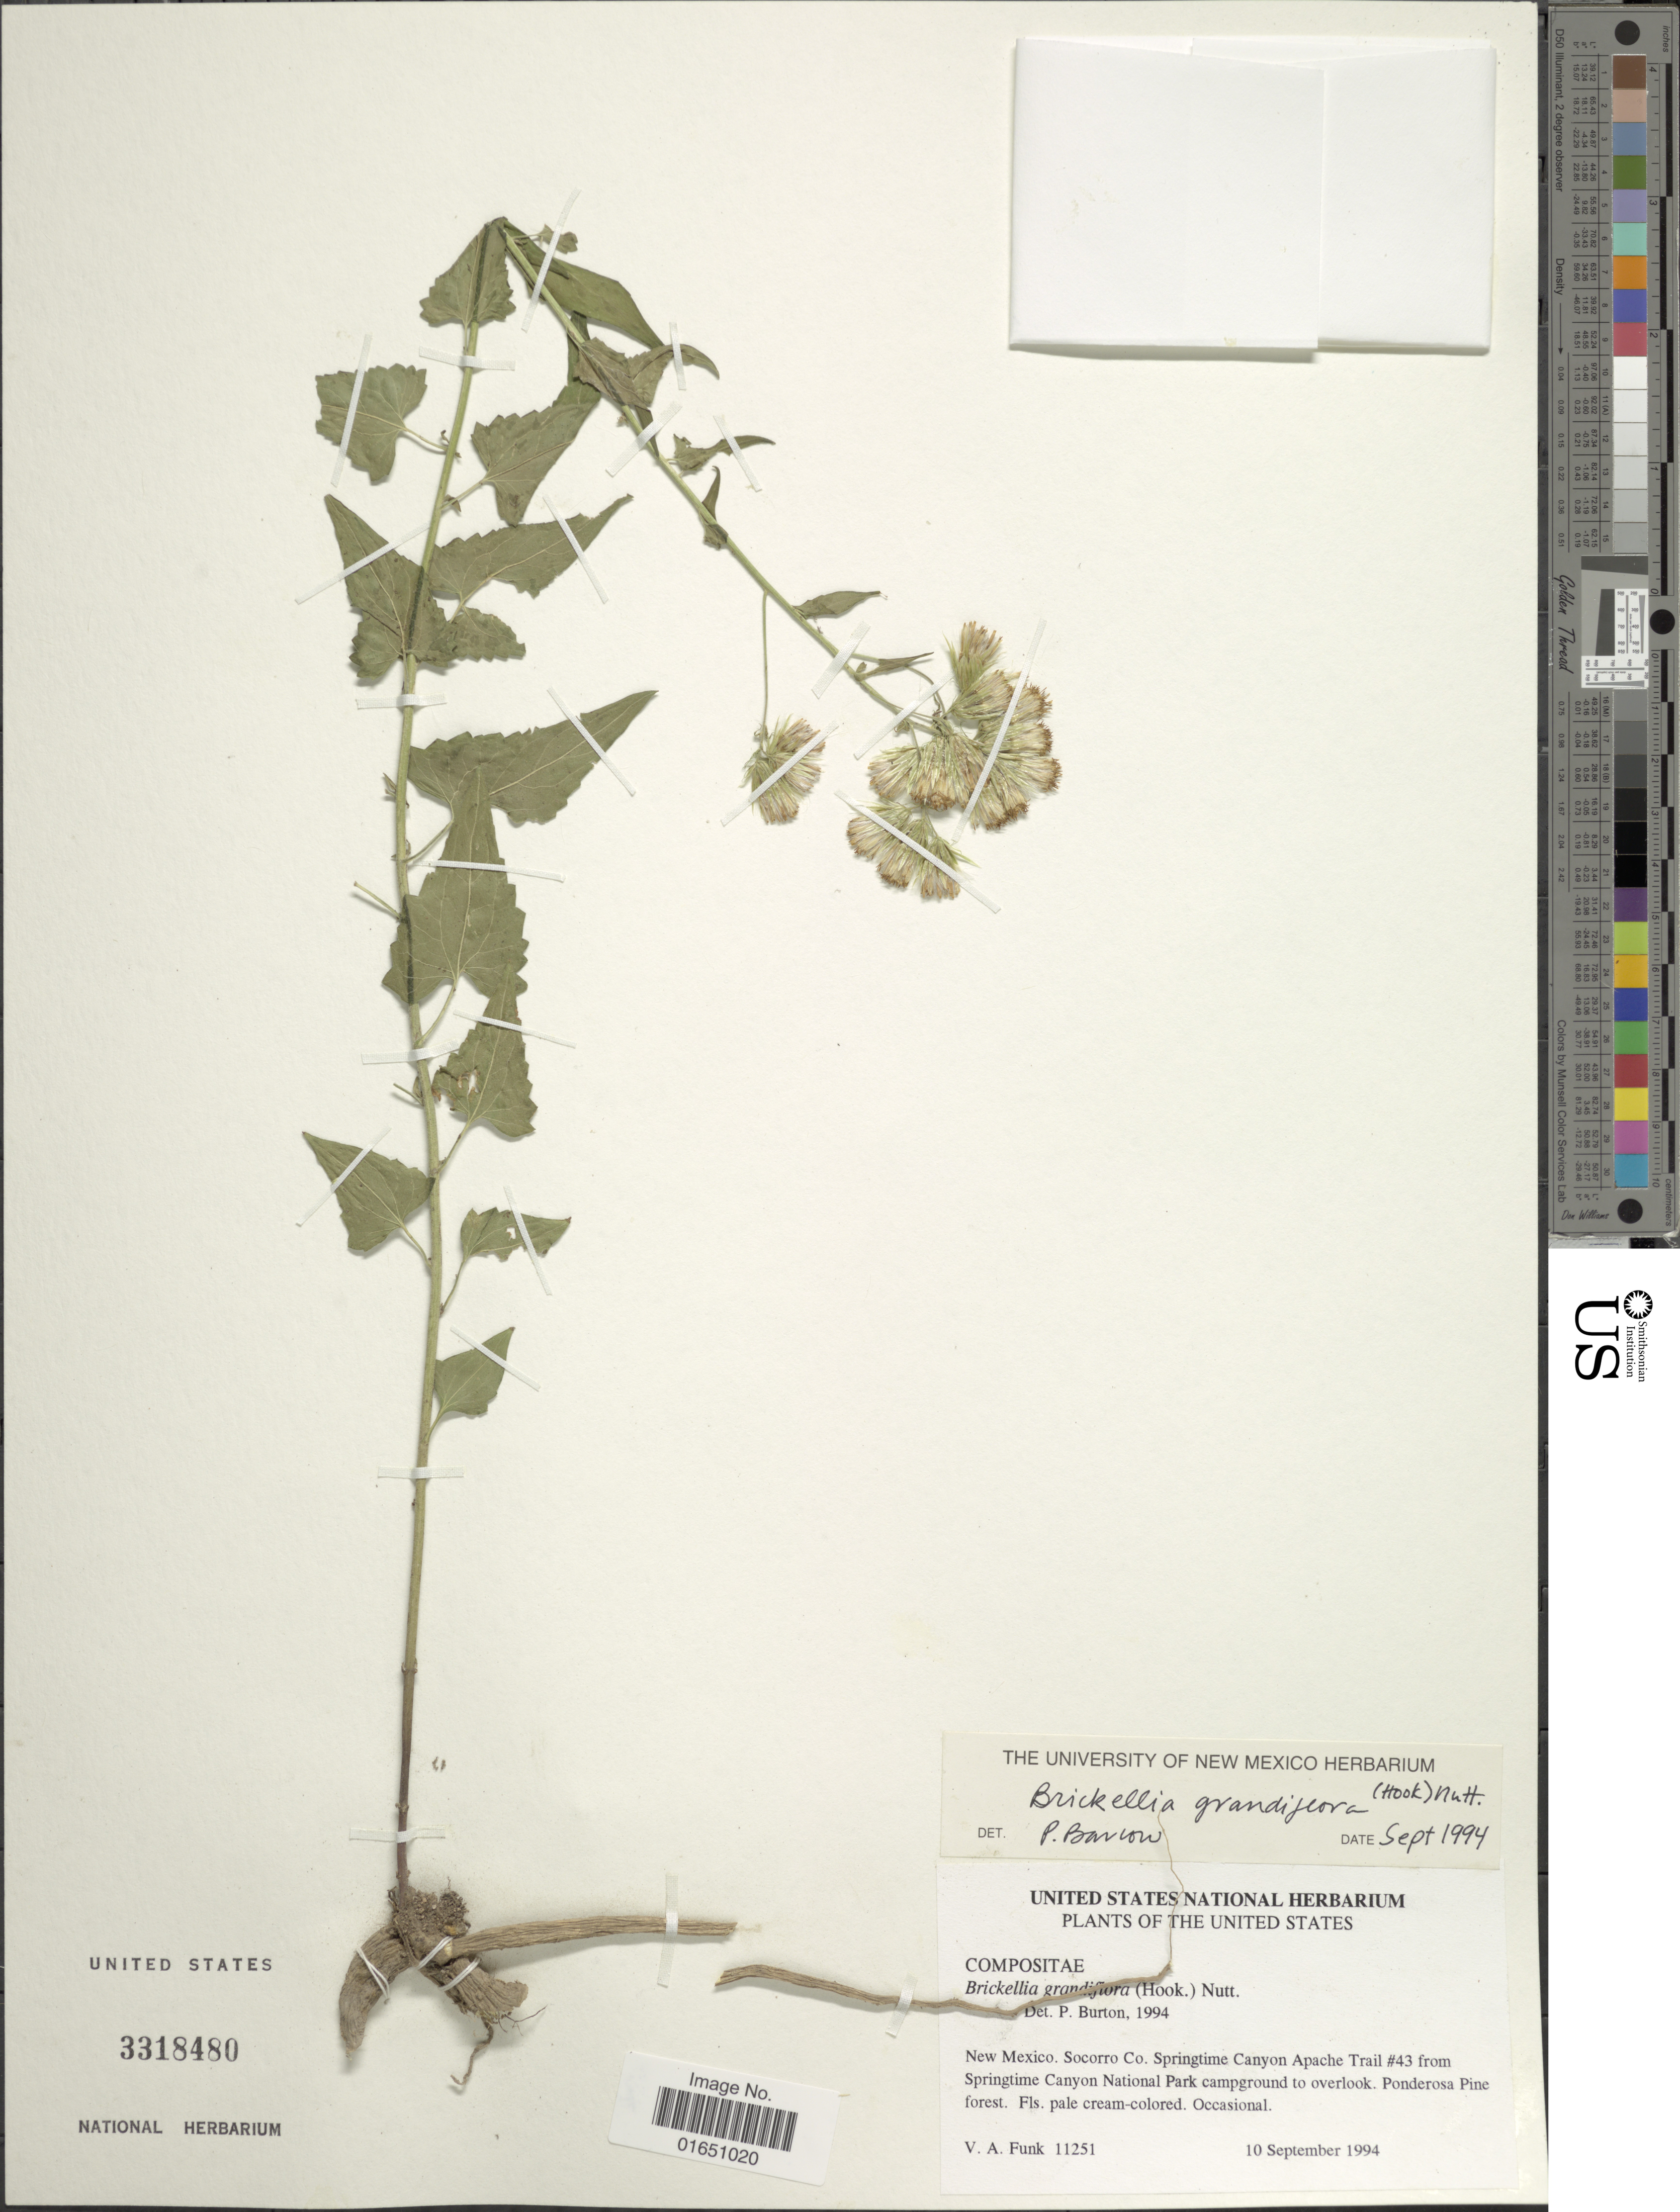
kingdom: Plantae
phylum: Tracheophyta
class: Magnoliopsida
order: Asterales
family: Asteraceae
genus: Brickellia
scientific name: Brickellia grandiflora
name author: (Hook.) Nutt.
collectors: V. Funk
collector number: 11251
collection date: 1994-09-10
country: United States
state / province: New Mexico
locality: Socorro Co. Springtime Canyon Apache Trail #43 from Springtime Canyon National Park campground to overlook. Ponderosa Pine forest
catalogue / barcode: US 3318480